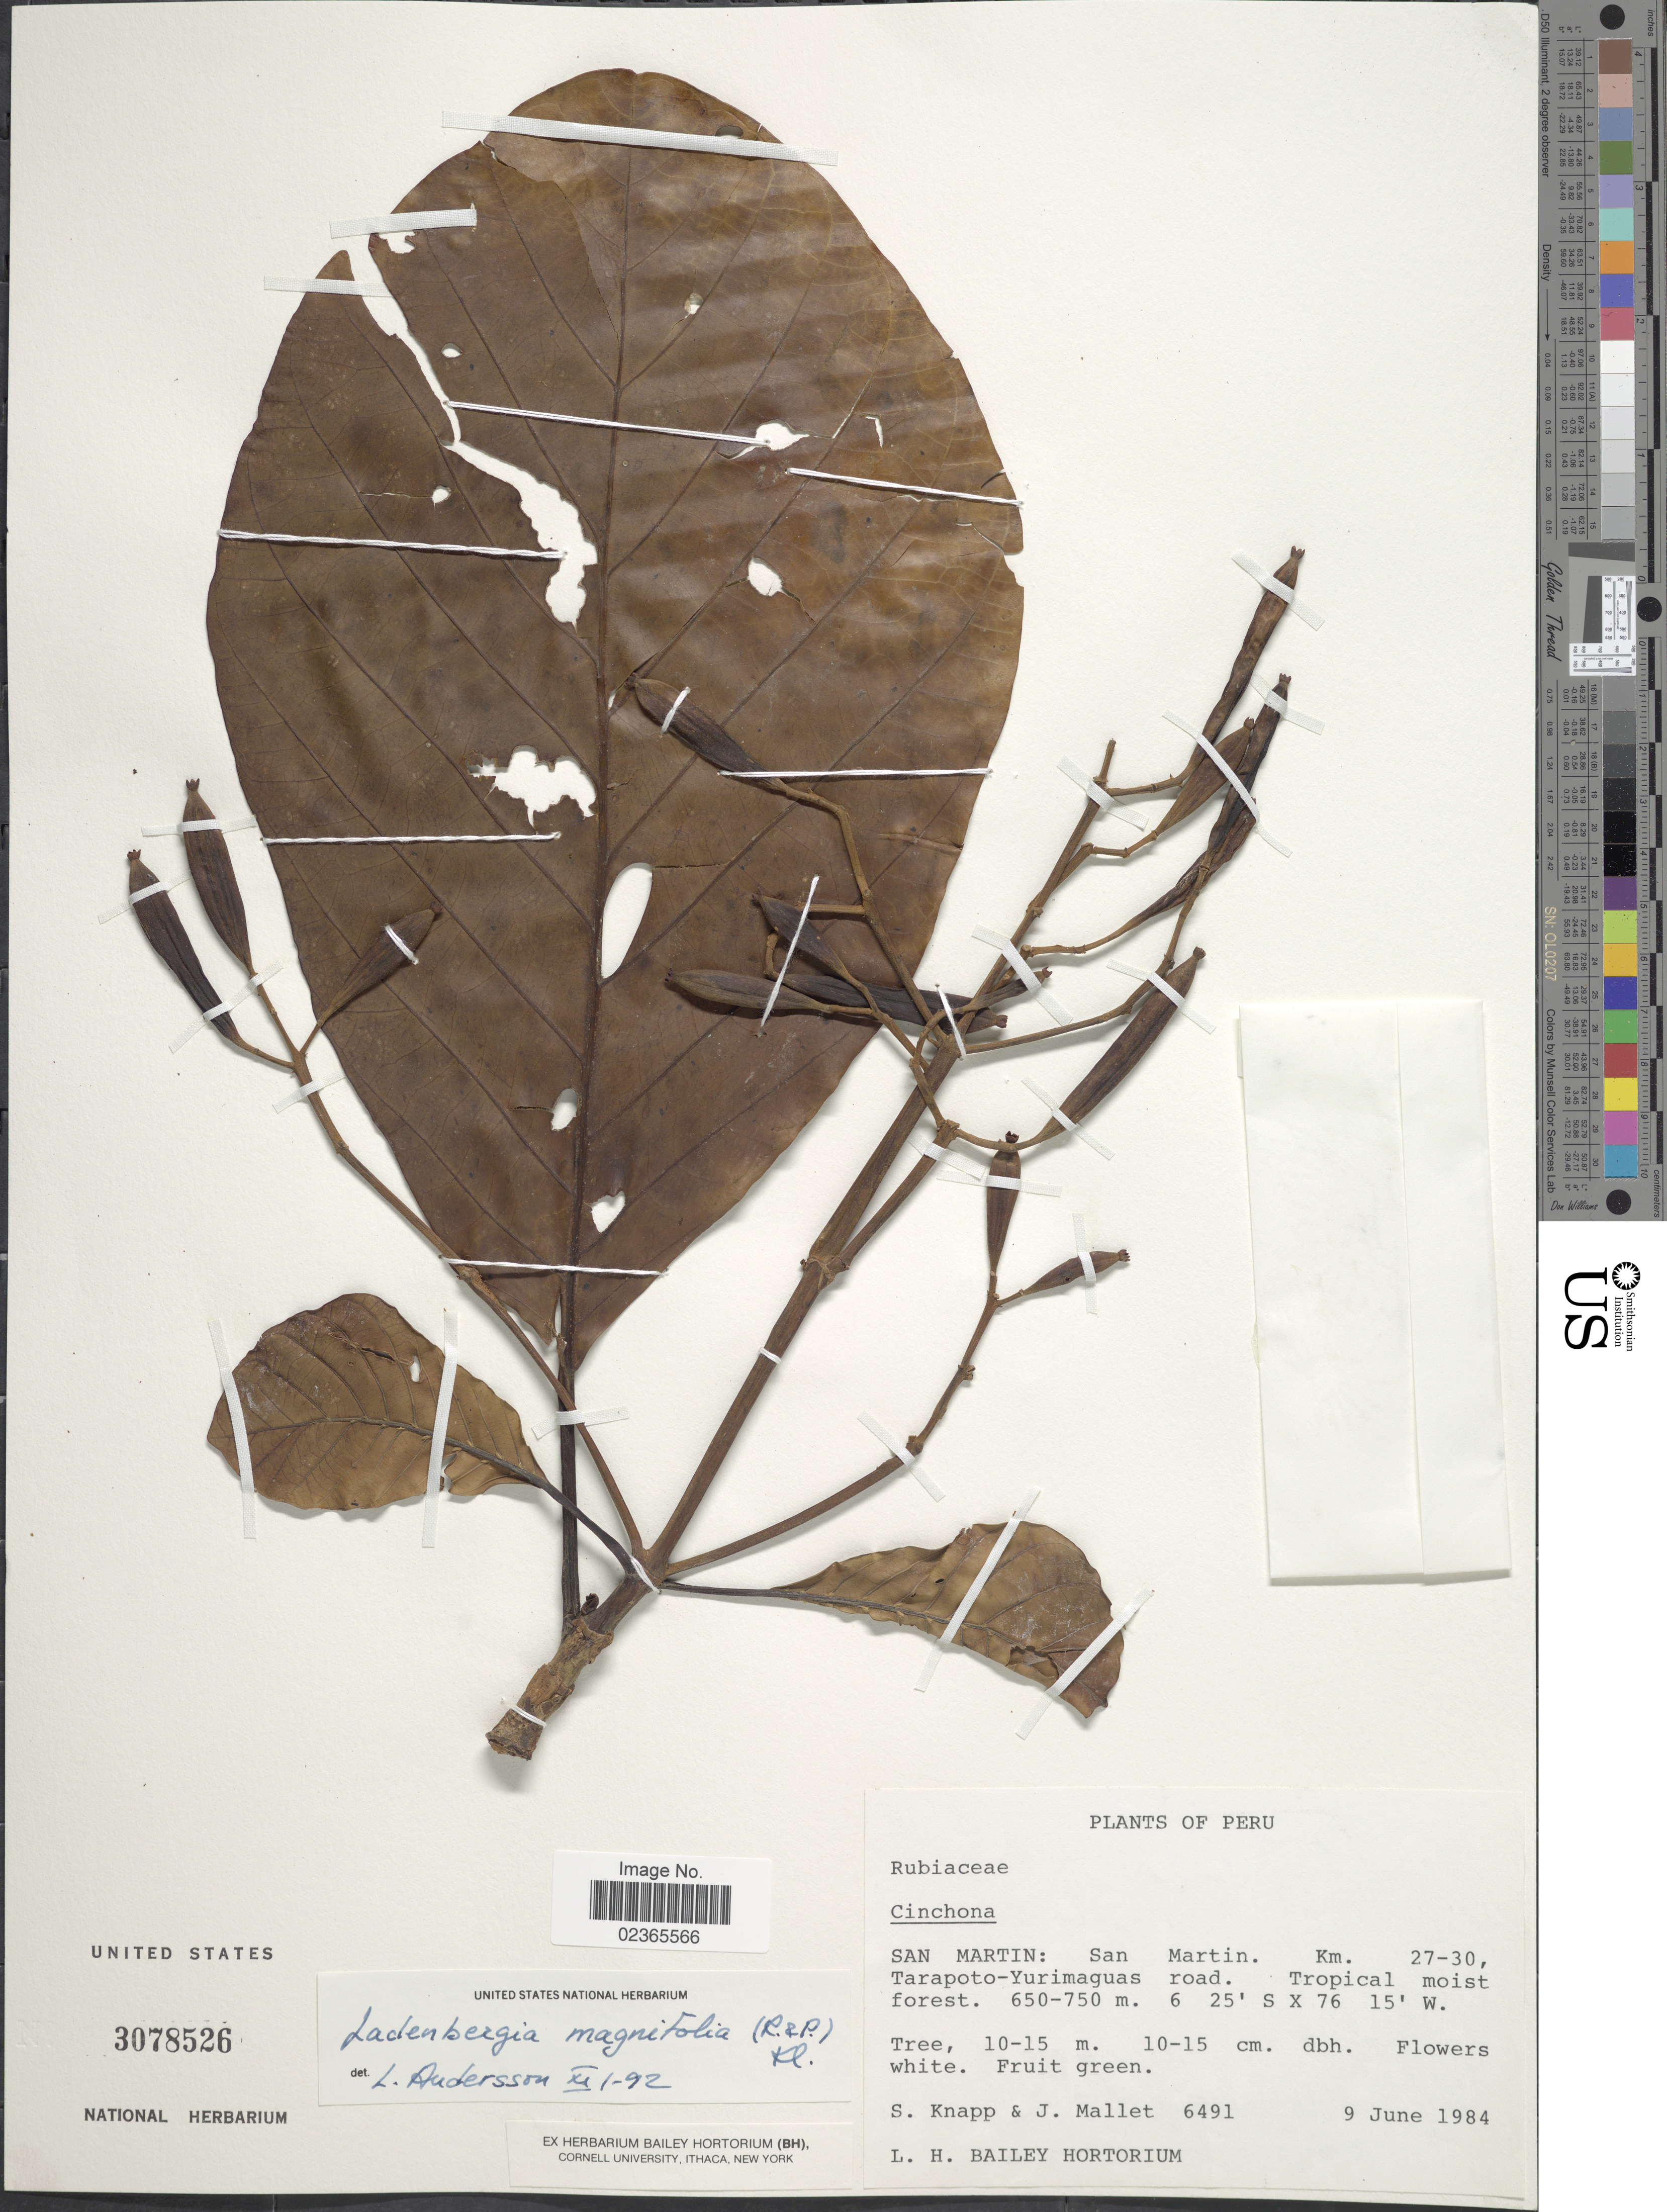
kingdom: Plantae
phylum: Tracheophyta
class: Magnoliopsida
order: Gentianales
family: Rubiaceae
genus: Ladenbergia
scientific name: Ladenbergia magnifolia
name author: (Ruiz & Pav.) Klotzsch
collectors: S. Knapp & J. Mallet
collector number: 6491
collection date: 1984-06-09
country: Peru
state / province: San Martín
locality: San Martin. Km. 27-30, Tarapoto-Yurimaguas road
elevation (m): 650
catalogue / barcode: US 3078526